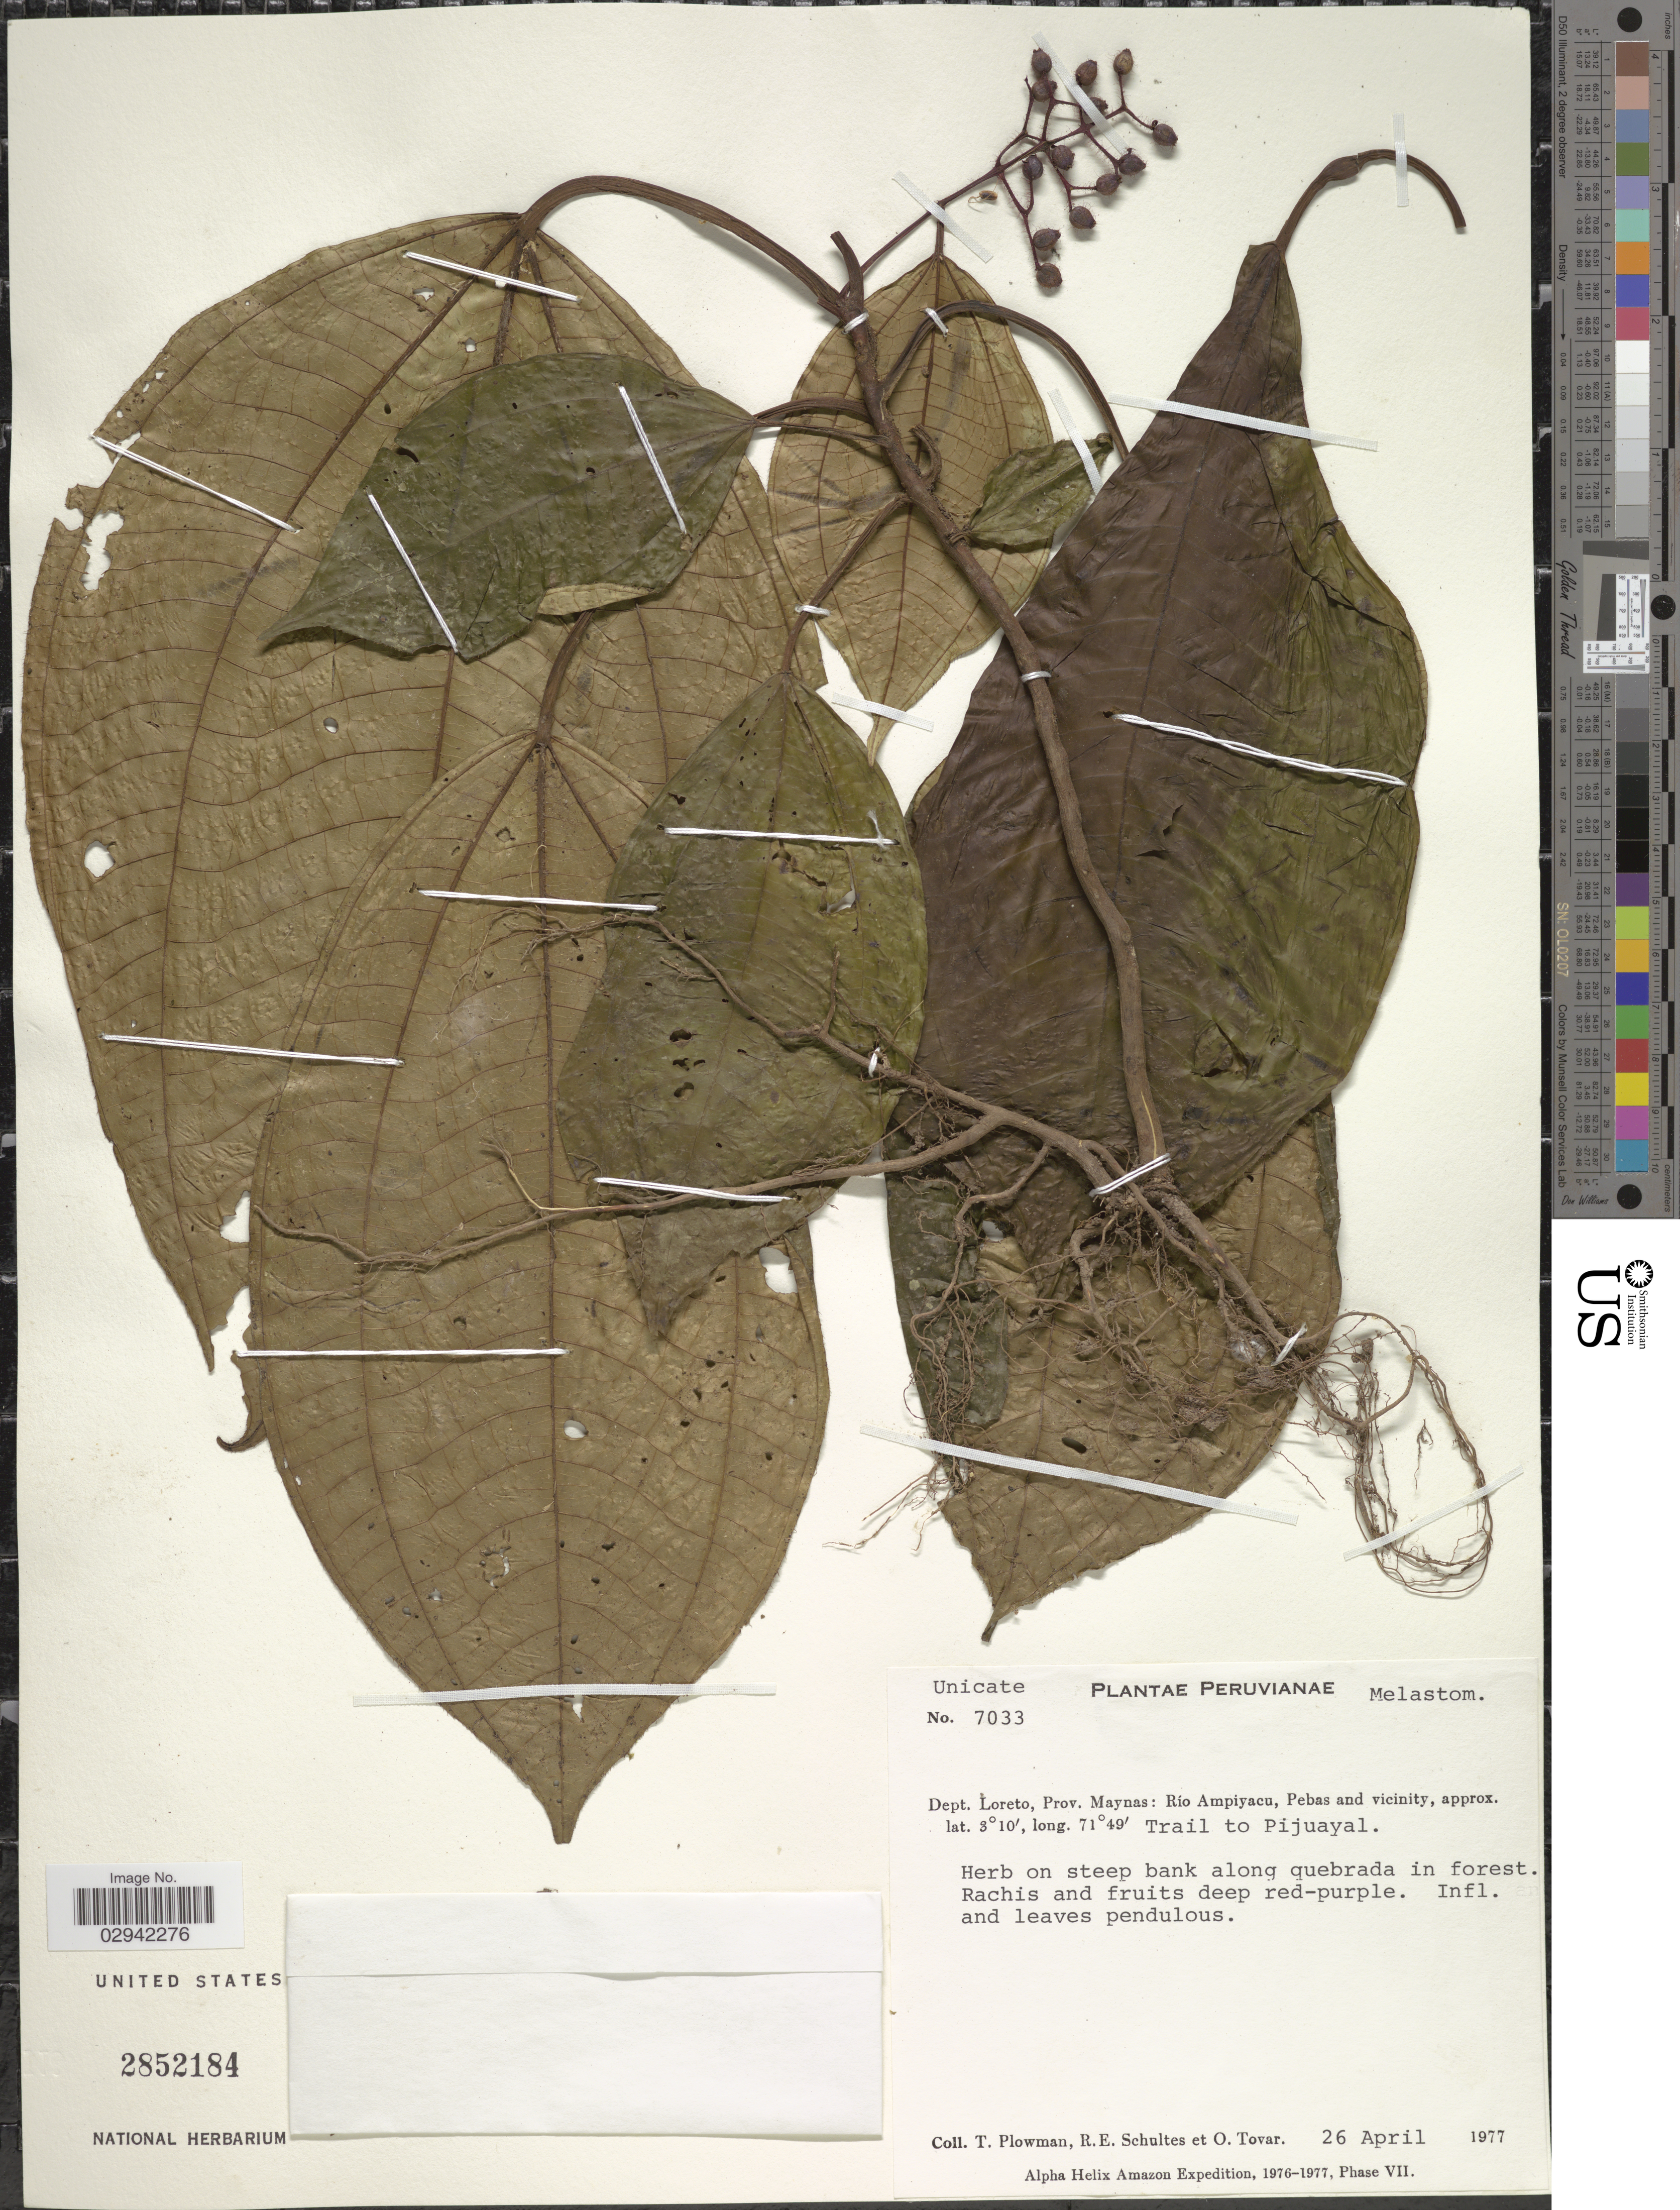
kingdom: Plantae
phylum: Tracheophyta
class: Magnoliopsida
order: Myrtales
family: Melastomataceae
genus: Miconia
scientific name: Miconia procumbens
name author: (Gleason) Wurdack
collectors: T. Plowman, R. E. Schultes & Ó. Tovar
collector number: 7033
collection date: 1977-04-26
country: Peru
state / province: Loreto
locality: Dept. Loreto, Prov. Maynas: Río Ampiyacu, Pebas and vicinity. Trail to Pijuayal.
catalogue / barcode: US 2852184